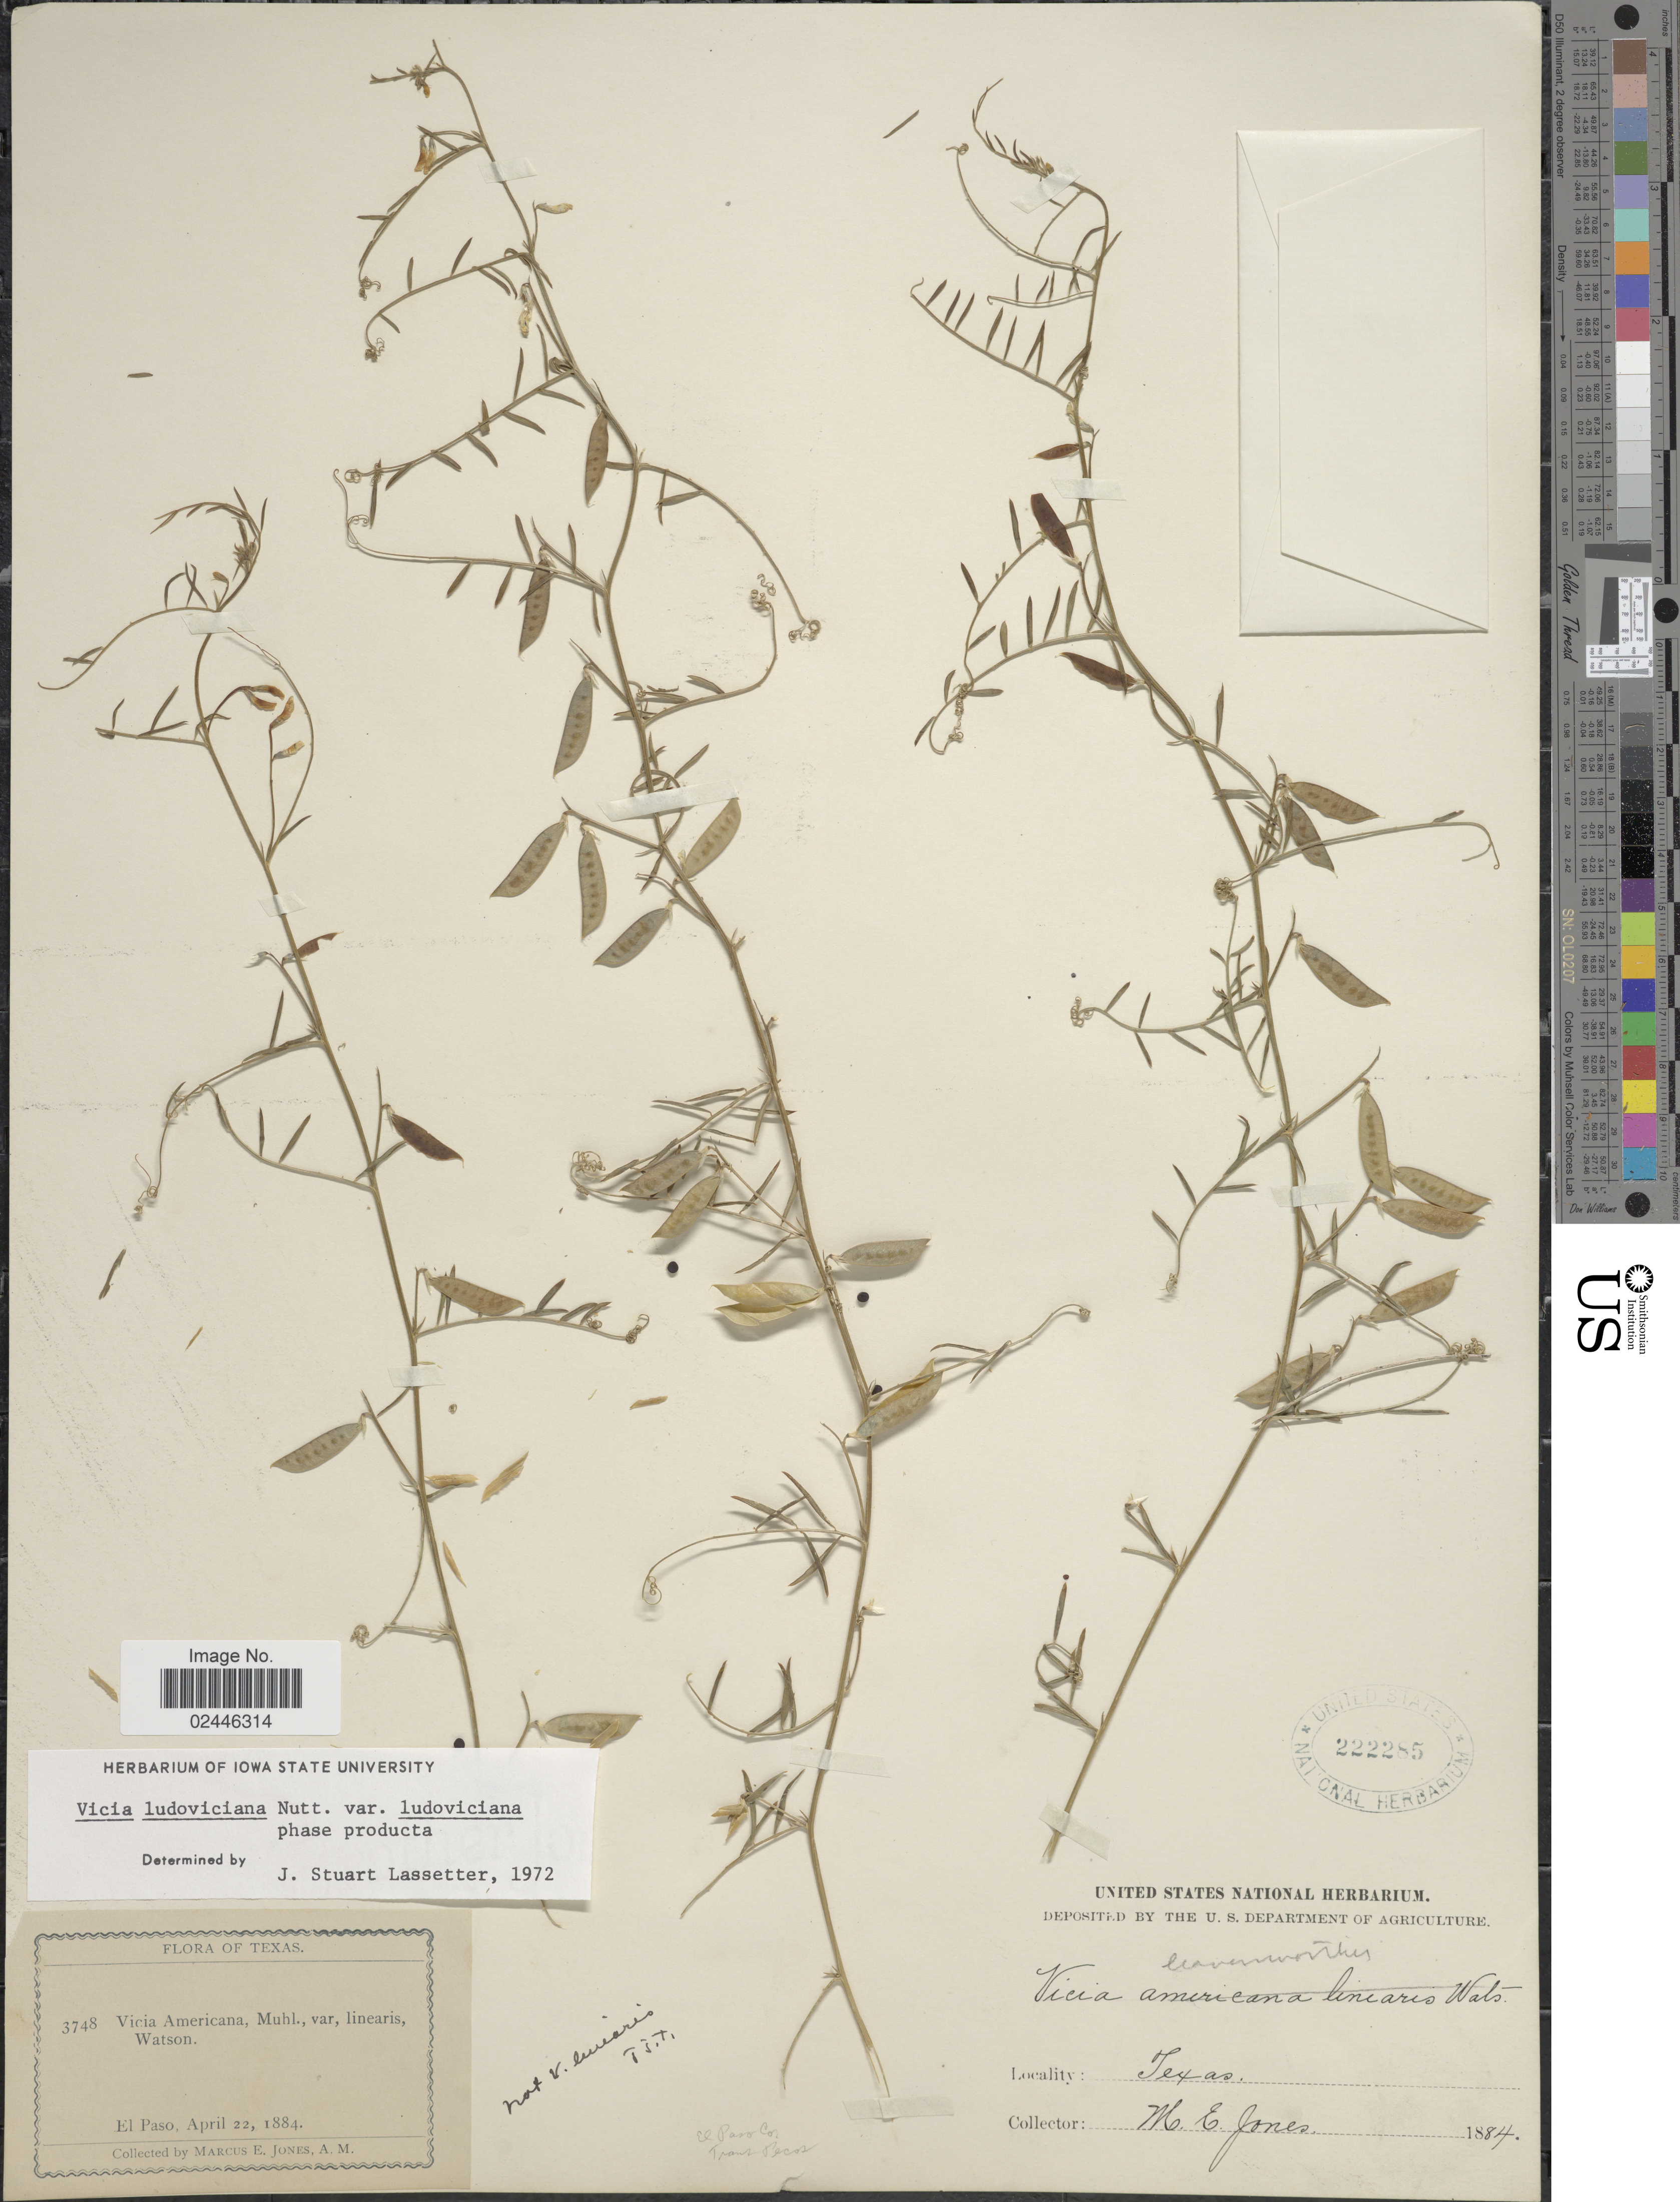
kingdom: Plantae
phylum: Tracheophyta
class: Magnoliopsida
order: Fabales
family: Fabaceae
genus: Vicia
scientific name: Vicia ludoviciana var. ludoviciana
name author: Nutt. ex Torr. & A. Gray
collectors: M. E. Jones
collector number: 3748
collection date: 1884-04-22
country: United States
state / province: Texas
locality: El Paso, El Paso Co, Trans Pecos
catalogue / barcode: US 222285